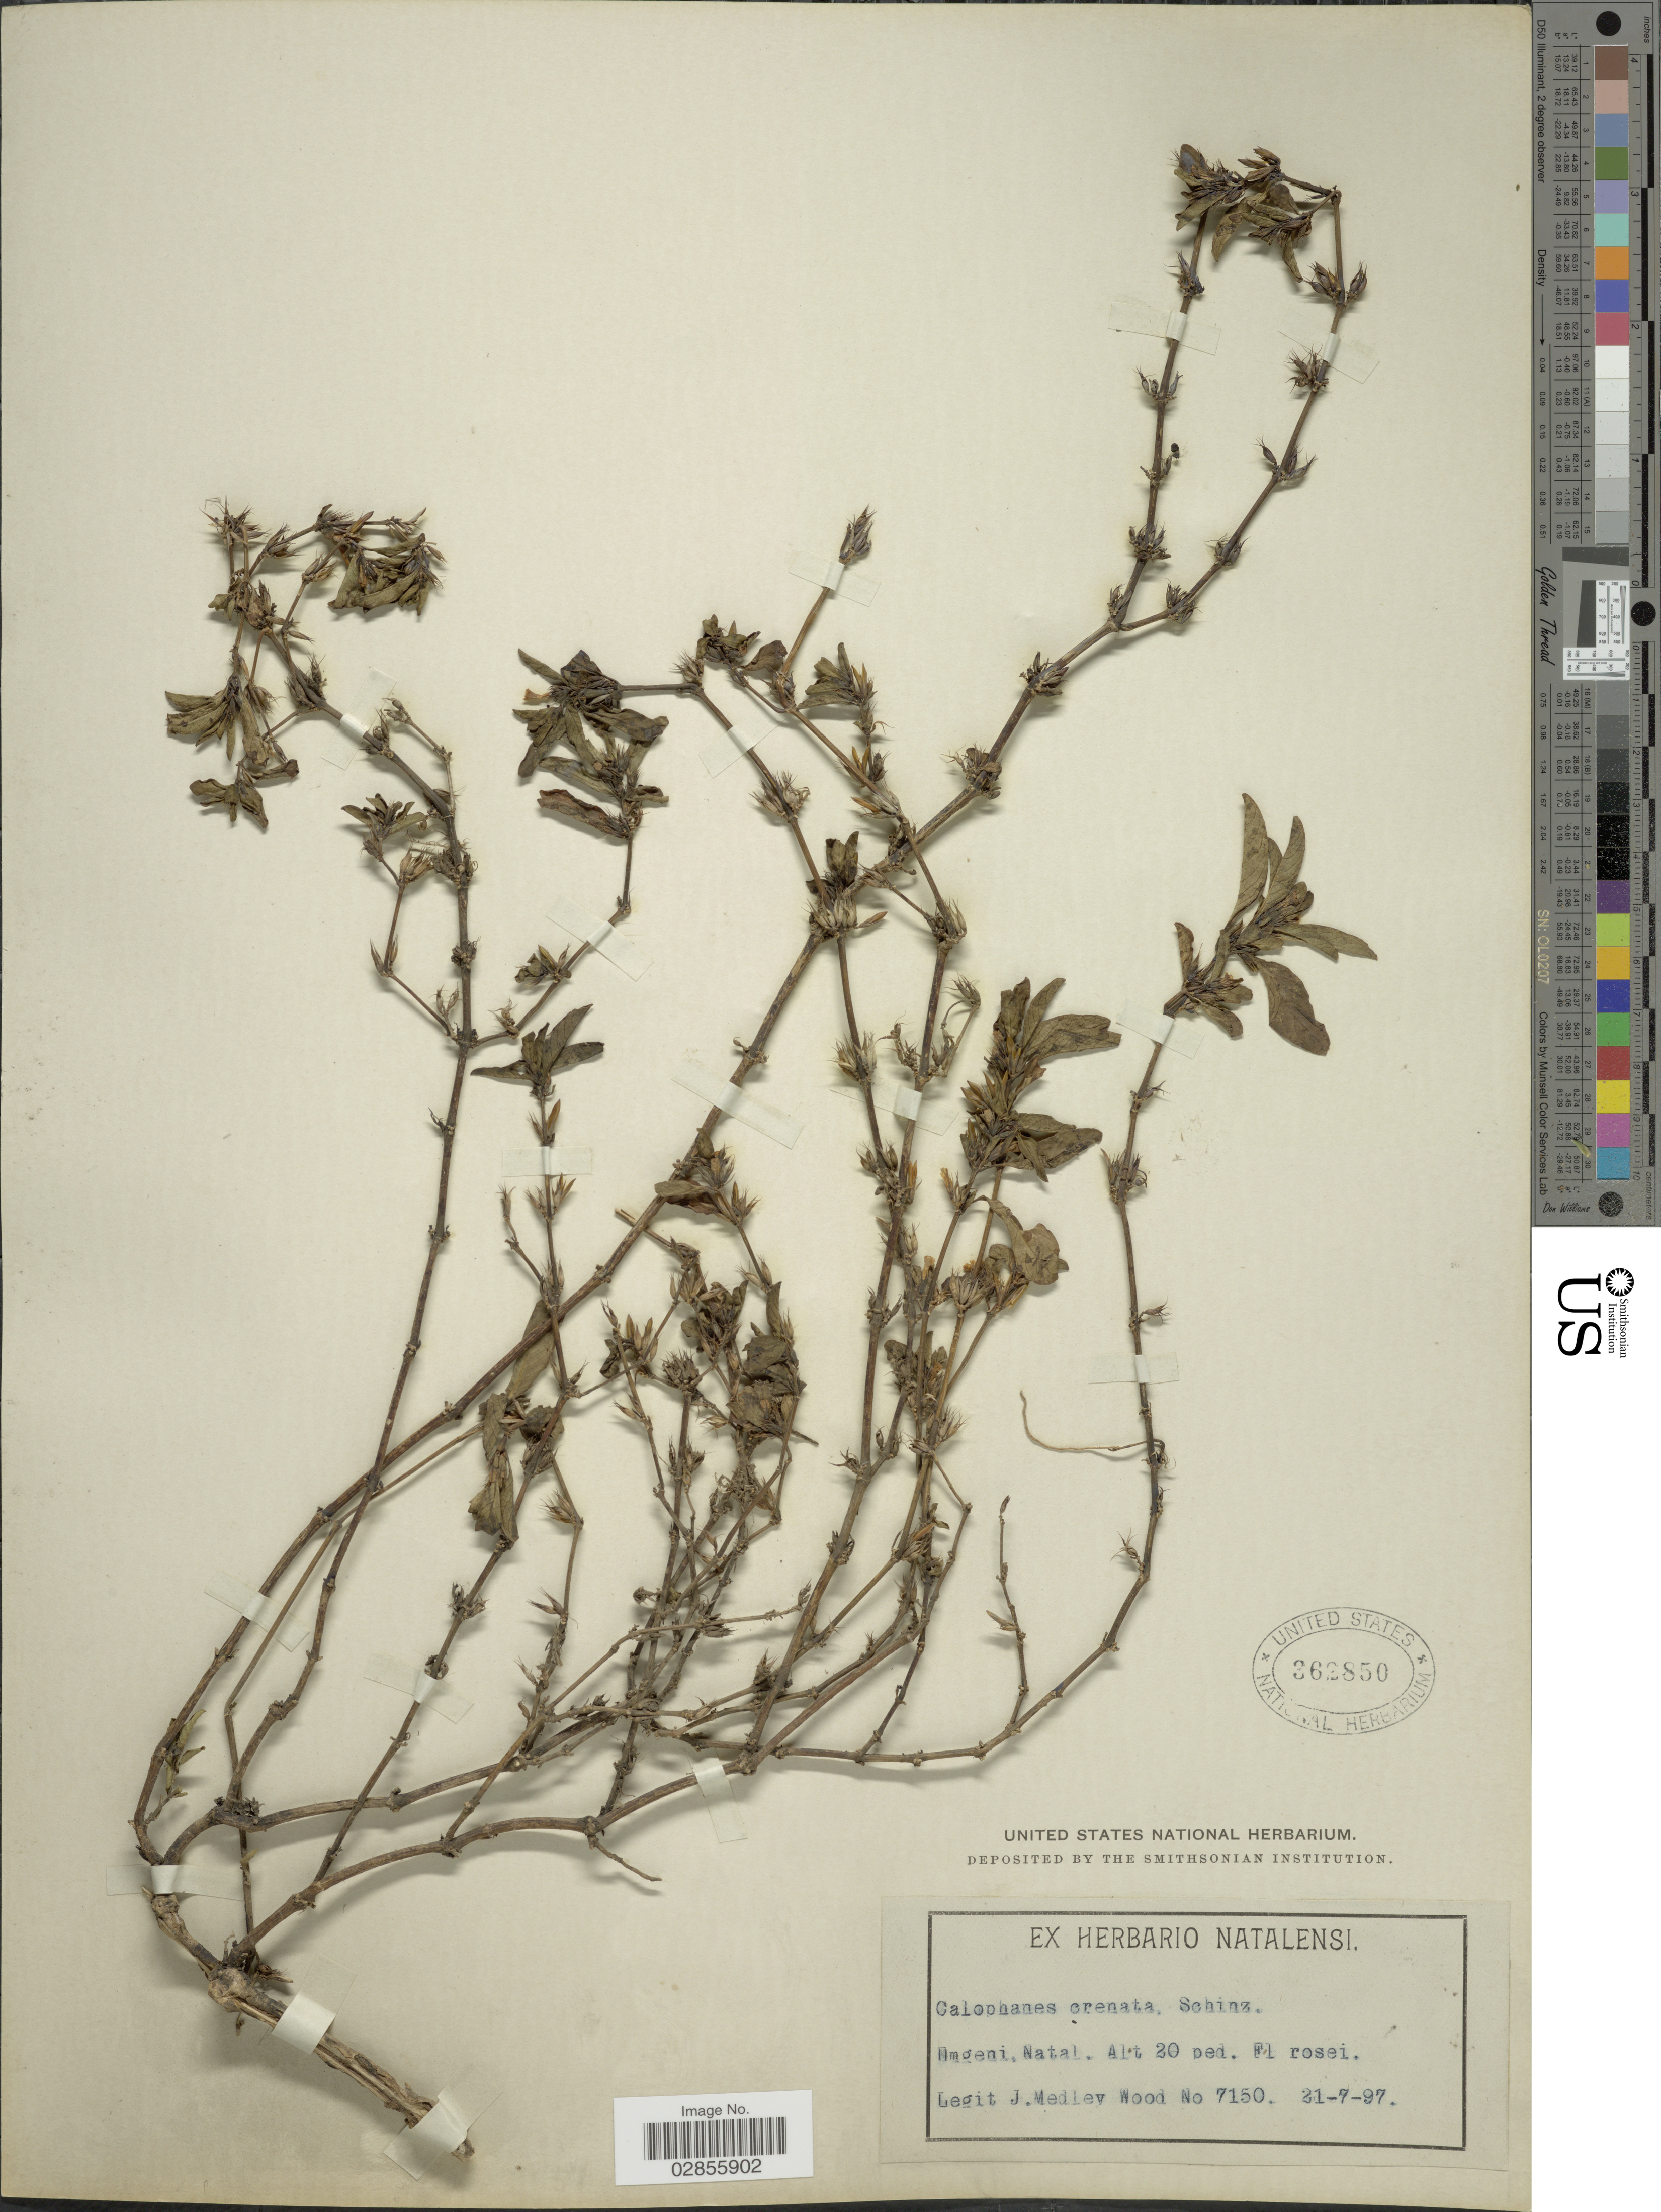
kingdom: Plantae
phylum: Tracheophyta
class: Magnoliopsida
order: Lamiales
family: Acanthaceae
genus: Dyschoriste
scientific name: Dyschoriste nagchana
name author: (Nees) Bennet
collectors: J. Medley Wood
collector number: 7150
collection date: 1897-07-21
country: South Africa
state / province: KwaZulu-Natal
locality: Amgeni. Natal.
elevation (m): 6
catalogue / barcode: US 362850